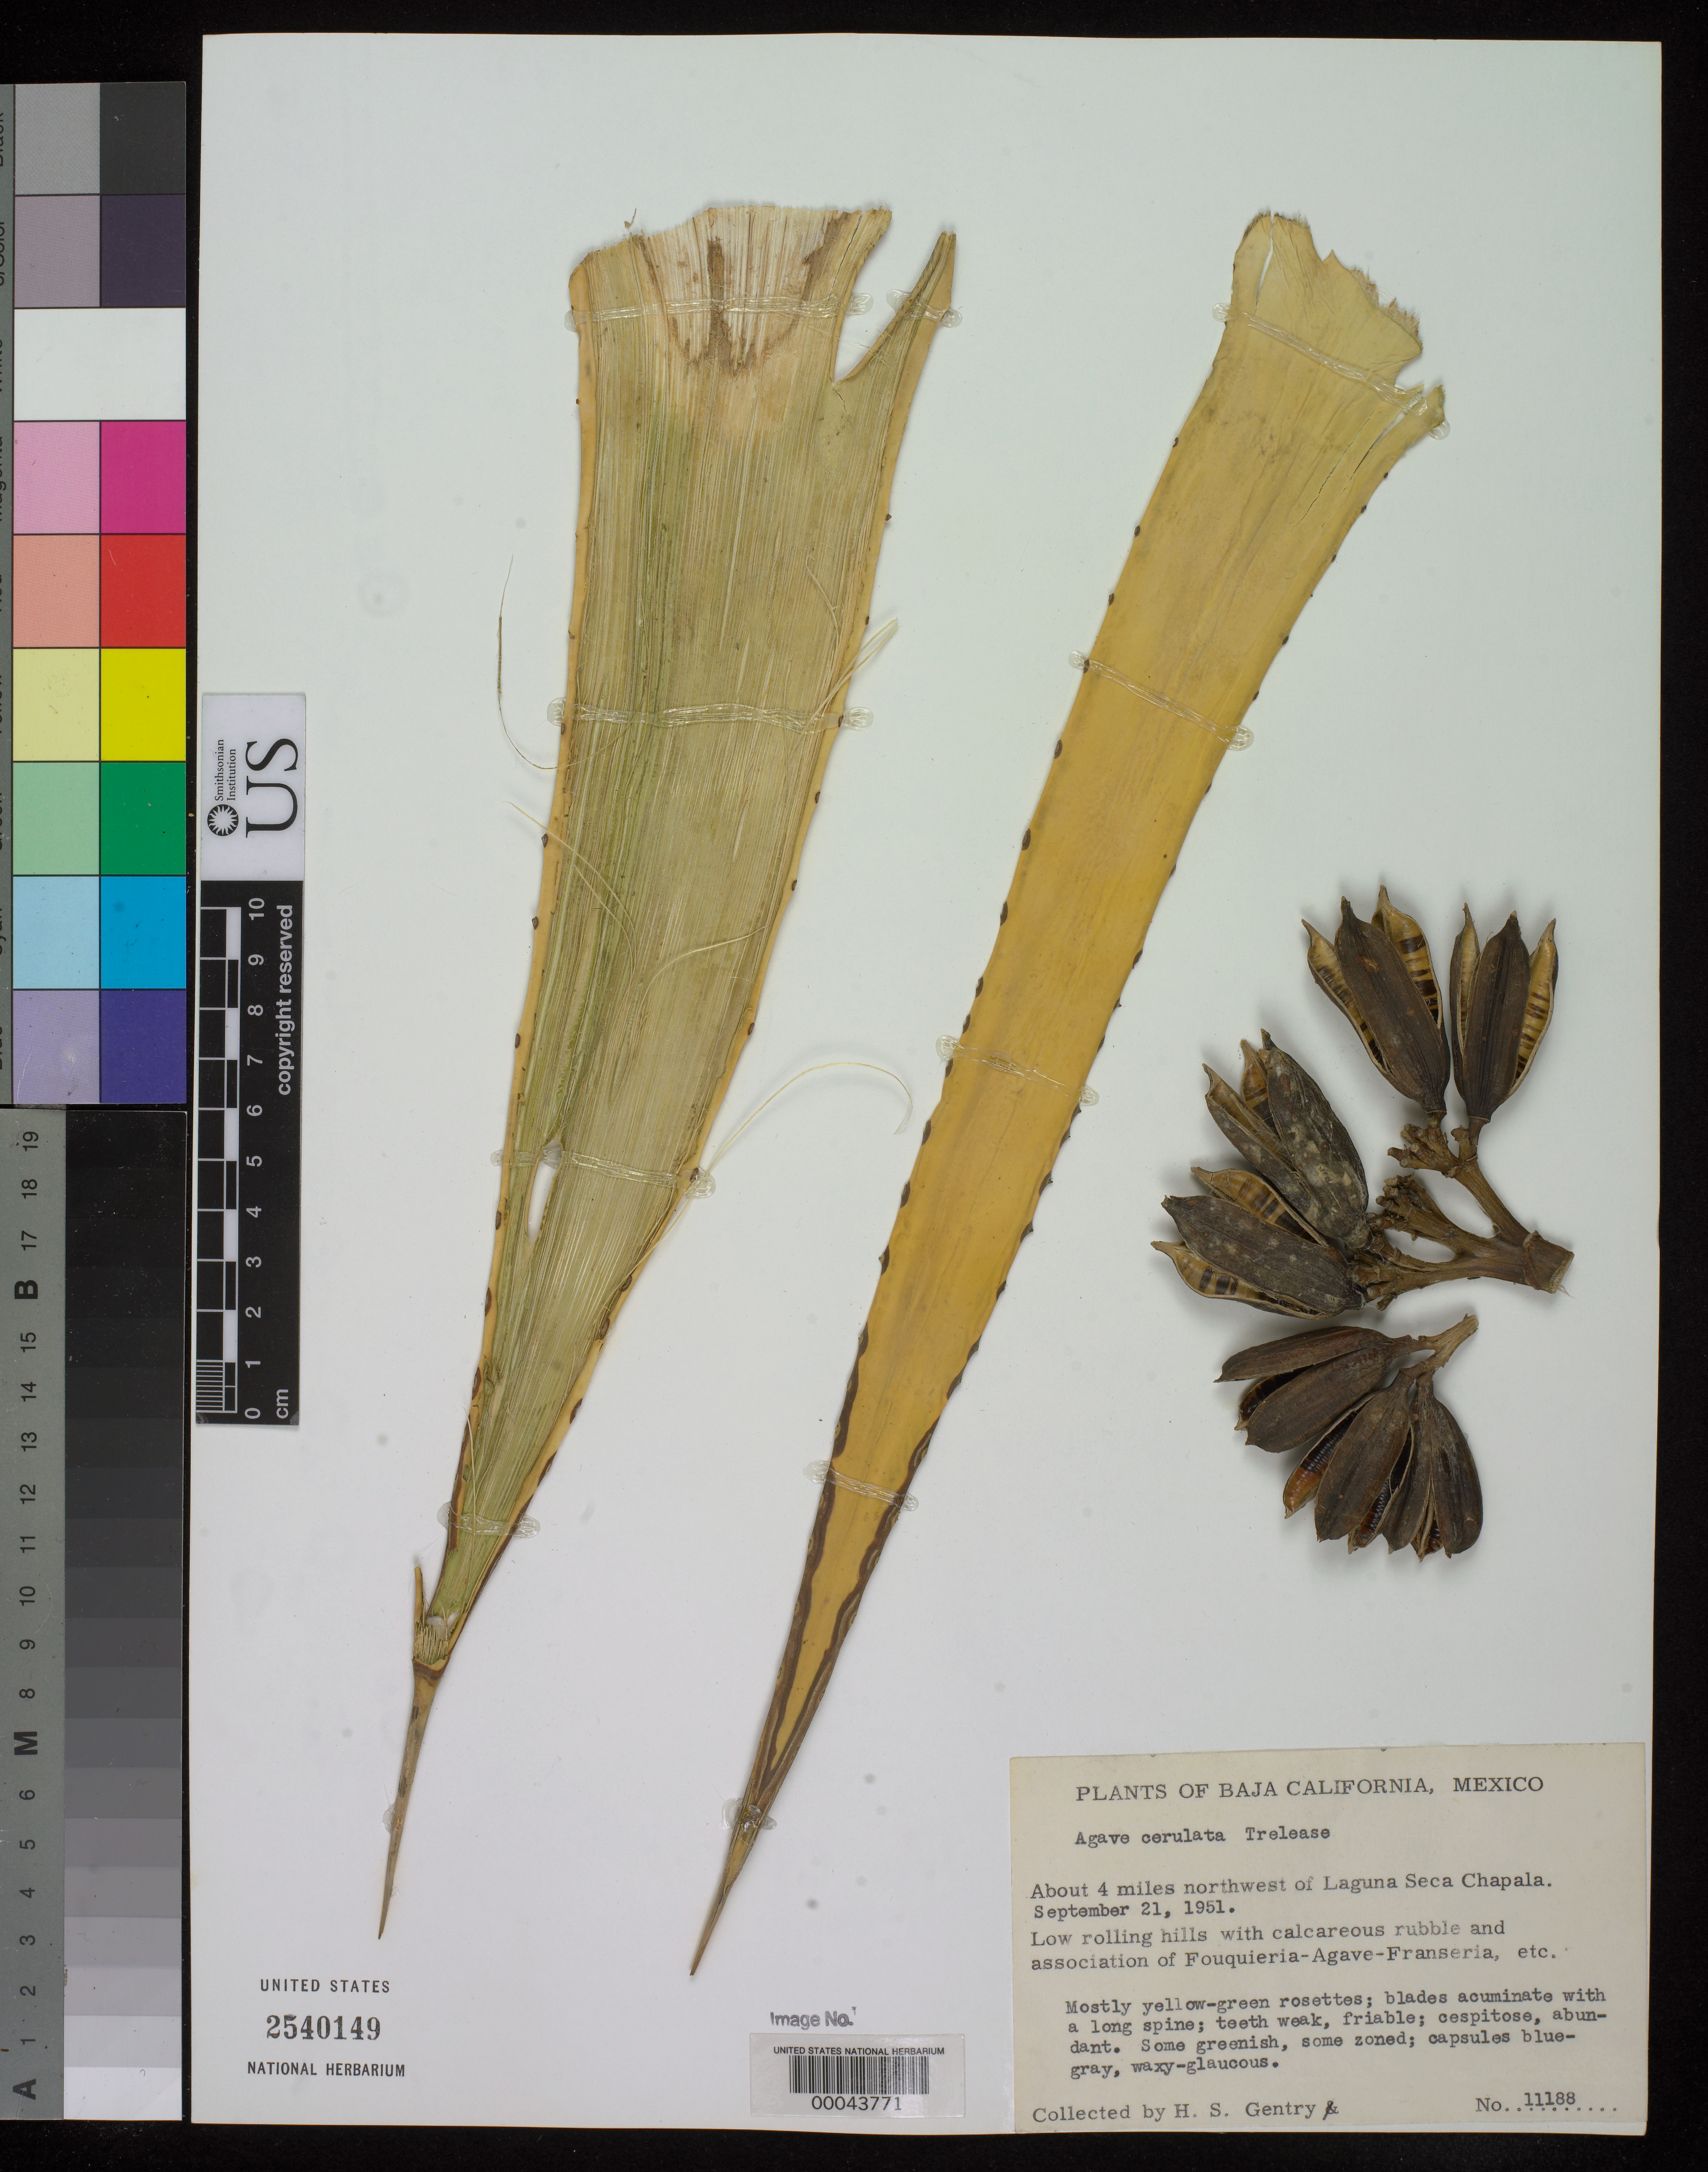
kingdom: Plantae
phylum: Tracheophyta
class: Liliopsida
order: Asparagales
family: Asparagaceae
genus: Agave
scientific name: Agave cerulata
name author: Trel.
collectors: H. S. Gentry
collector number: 11188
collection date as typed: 21 Sep 1951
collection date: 1951-09-21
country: Mexico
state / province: Baja California Norte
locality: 4 mi NW of Laguna Seca Chapala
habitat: Low rolling hills with calcareous rubble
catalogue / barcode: US 2540149